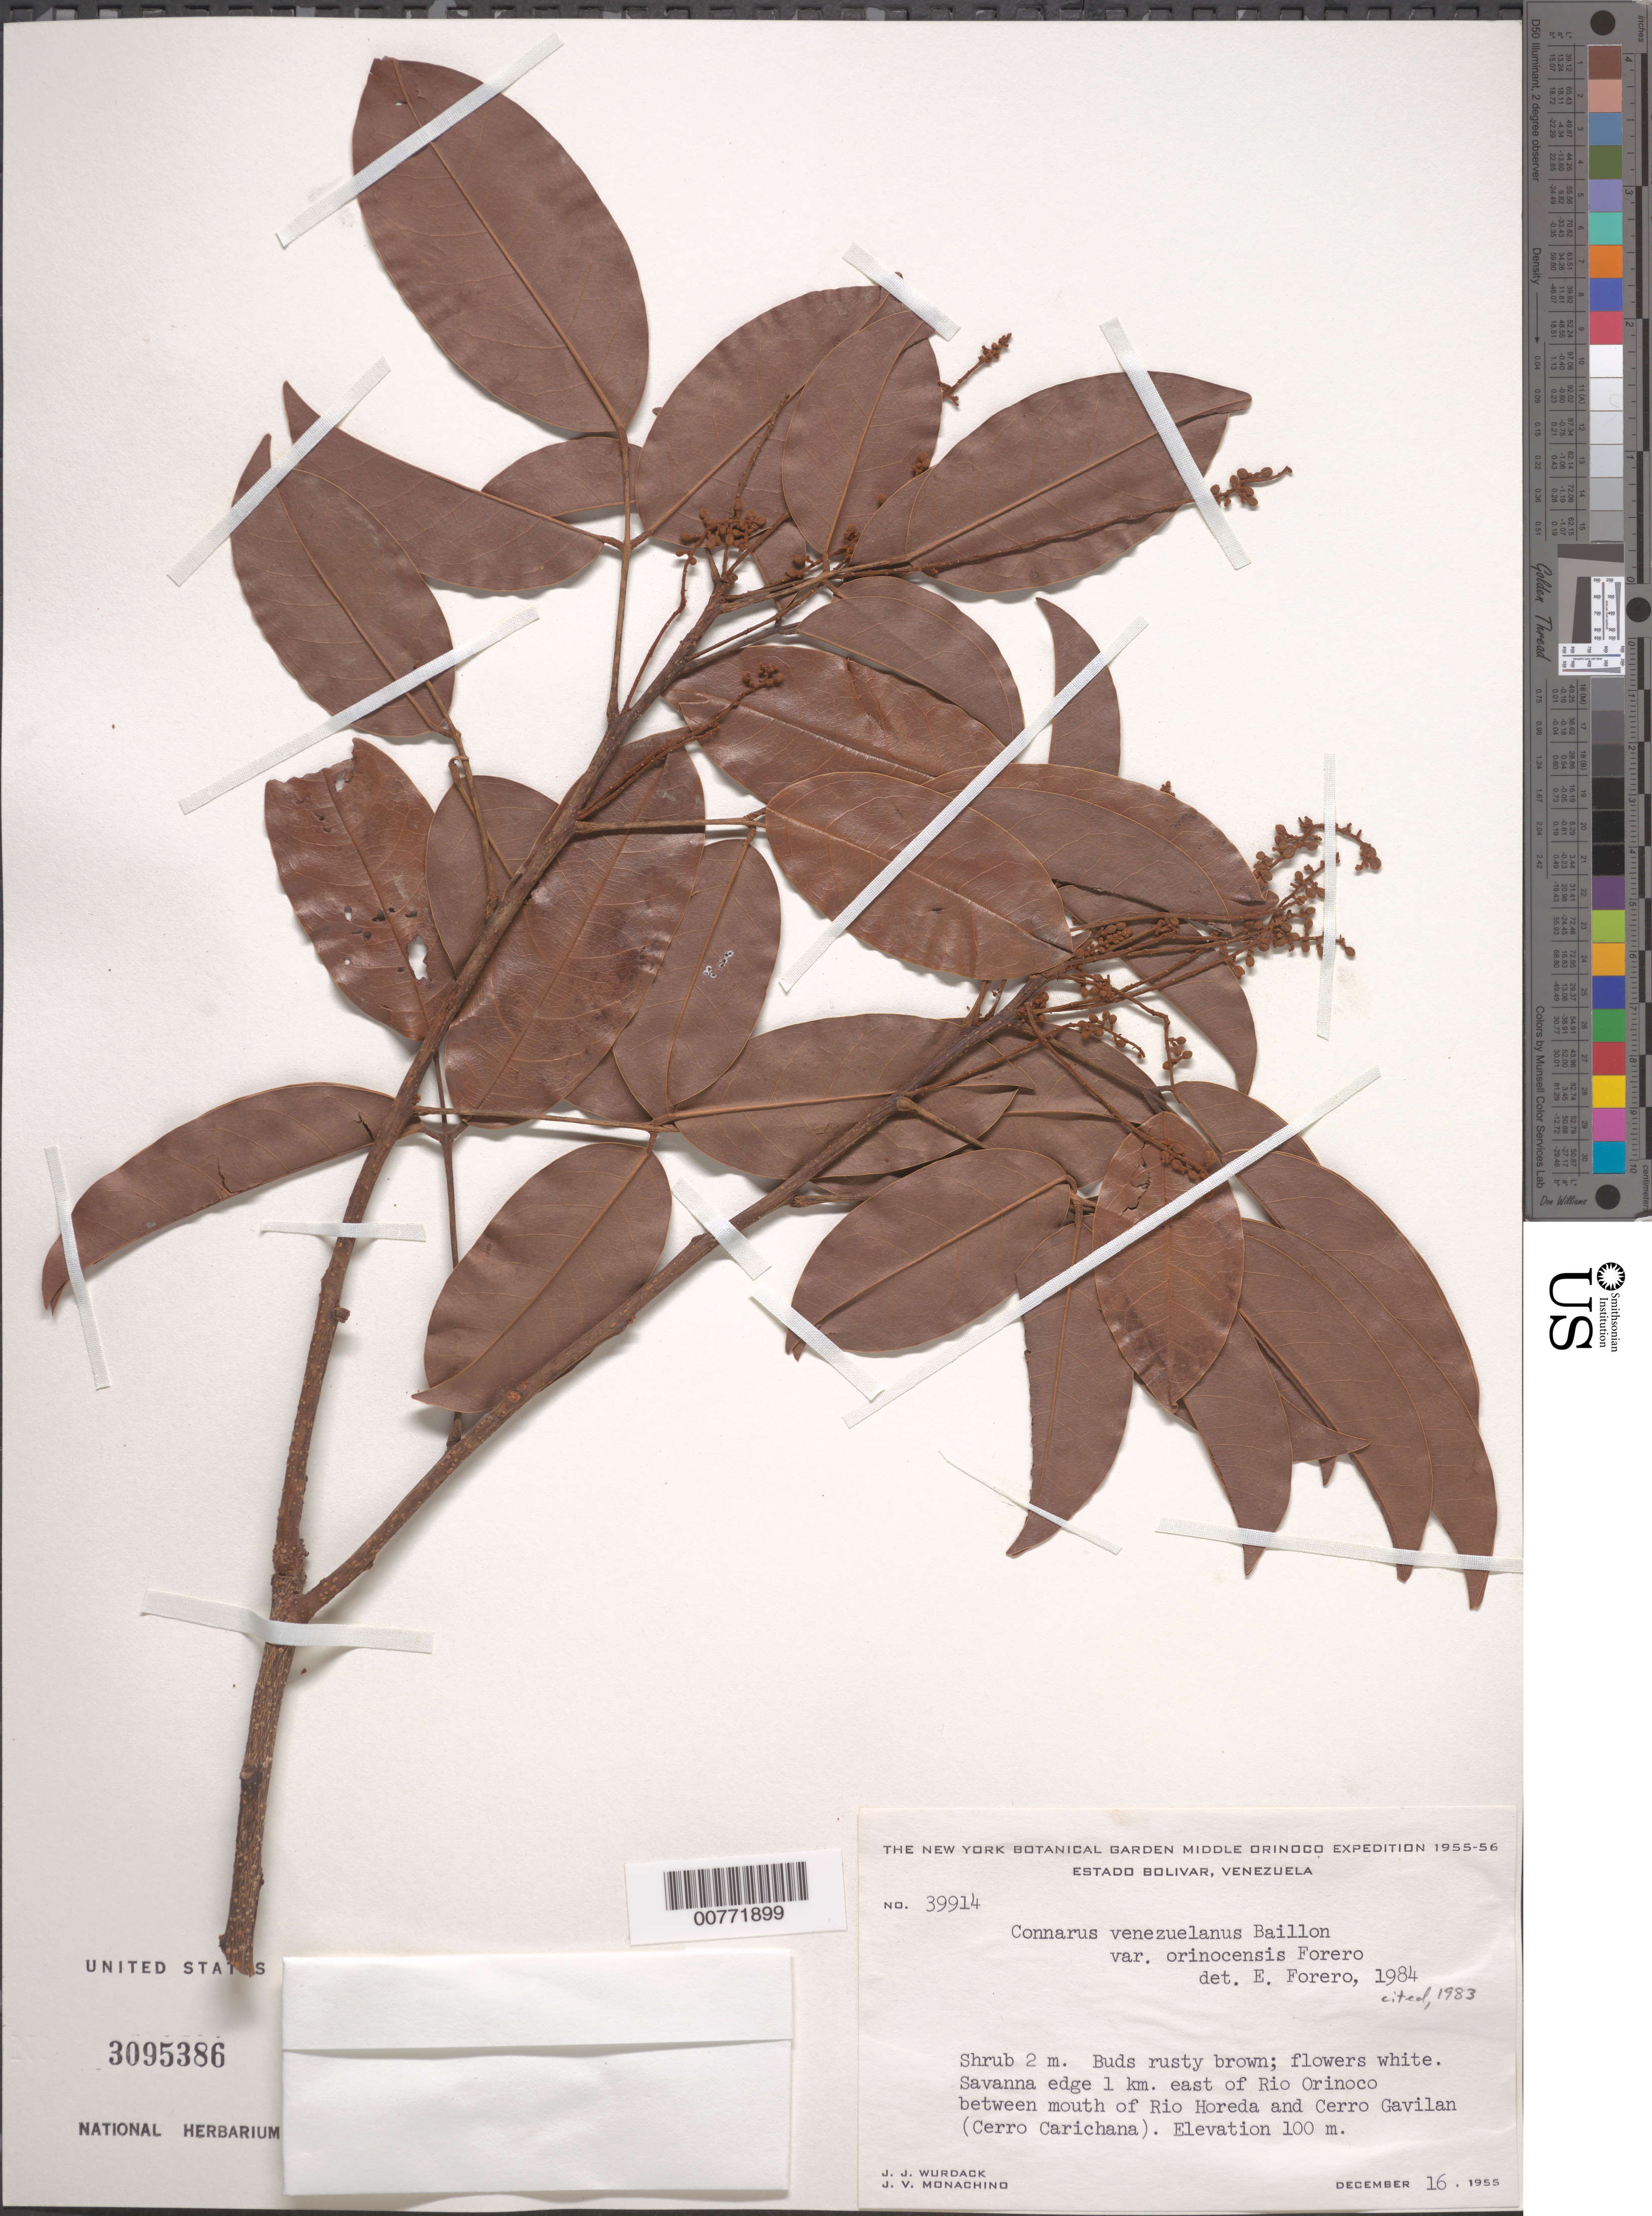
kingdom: Plantae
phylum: Tracheophyta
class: Magnoliopsida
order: Oxalidales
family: Connaraceae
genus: Connarus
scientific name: Connarus venezuelanus var. orinocensis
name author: Forero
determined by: Forero, E.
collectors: J. J. Wurdack & J. V. Monachino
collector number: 39914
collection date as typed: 16-Dec-55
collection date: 1955-12-16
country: Venezuela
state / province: Bolívar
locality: Río Orinoco, 1-3 km E of, between mouth of Río Horeda & Cerro Gavilan (Cerro Carichana)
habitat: Savanna edge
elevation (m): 100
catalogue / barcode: US 3095386